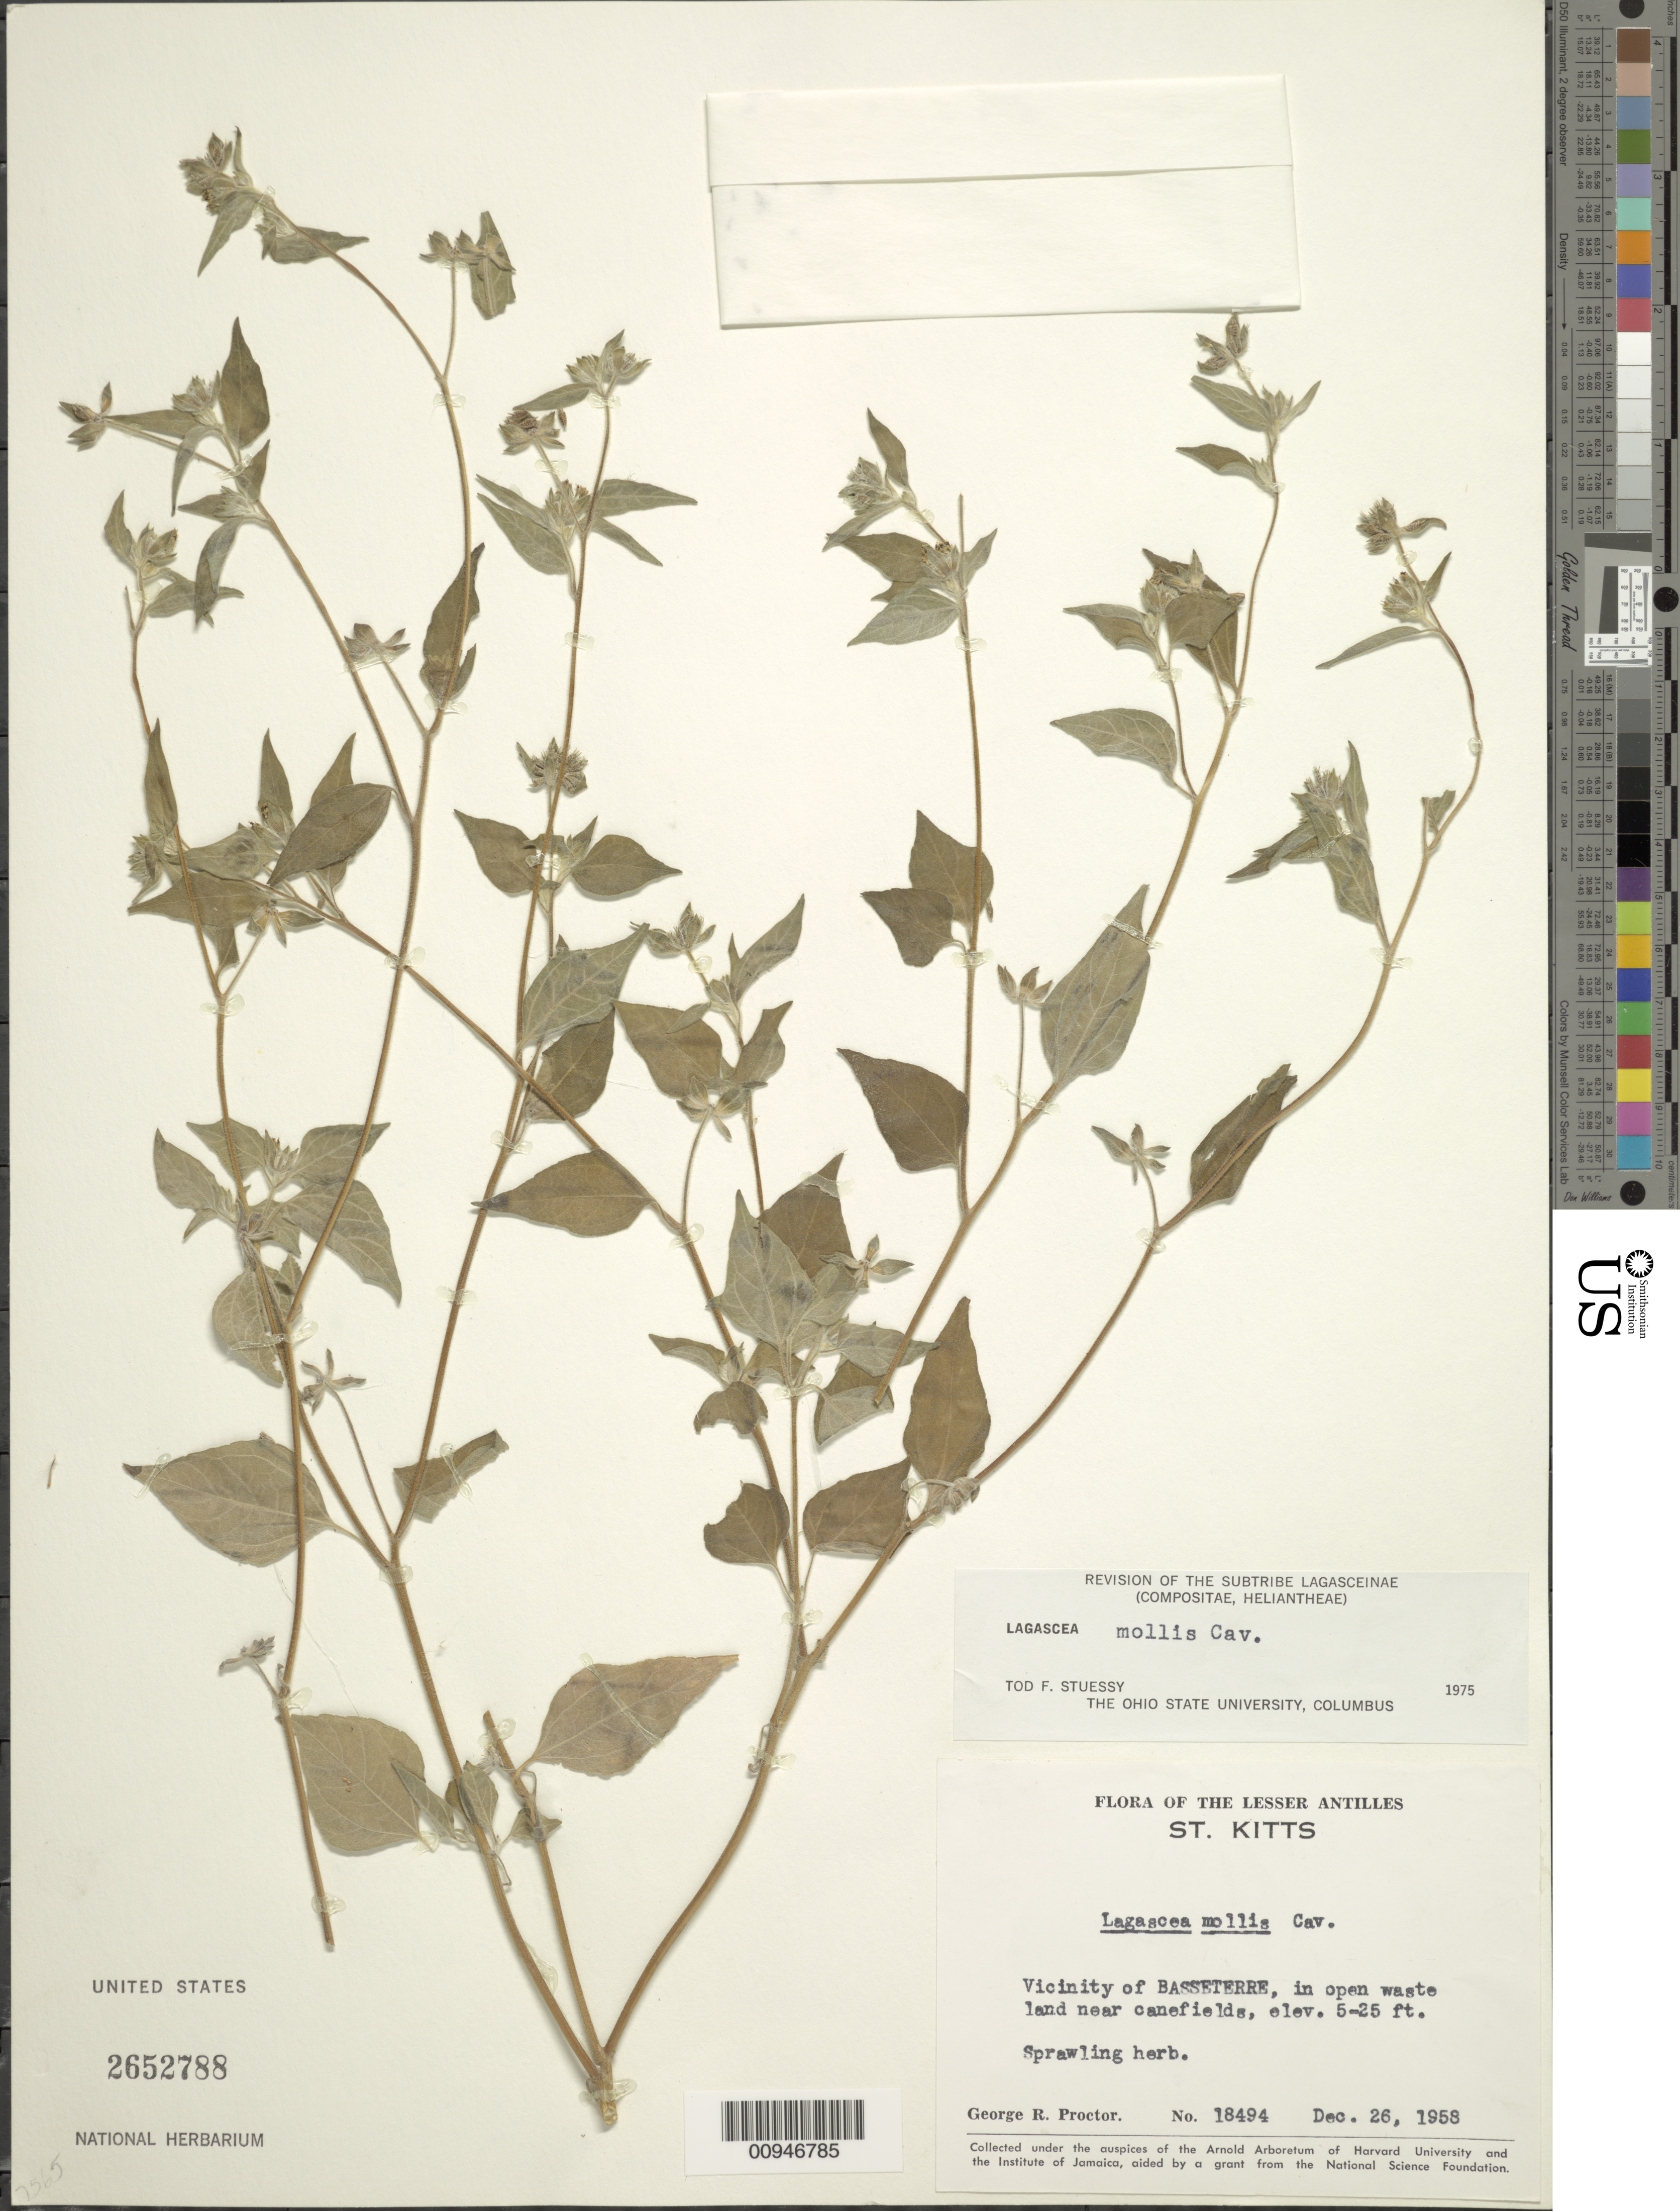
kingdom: Plantae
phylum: Tracheophyta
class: Magnoliopsida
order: Asterales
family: Asteraceae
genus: Lagascea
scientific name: Lagascea mollis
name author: Cav.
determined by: Stuessy, T. F.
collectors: G. R. Proctor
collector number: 18494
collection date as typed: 26 Dec 1958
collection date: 1958-12-26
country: St. Christopher-Nevis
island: St. Christopher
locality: Vicinity of Basseterre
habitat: In open waste land near canefields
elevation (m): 2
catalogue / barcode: US 2652788